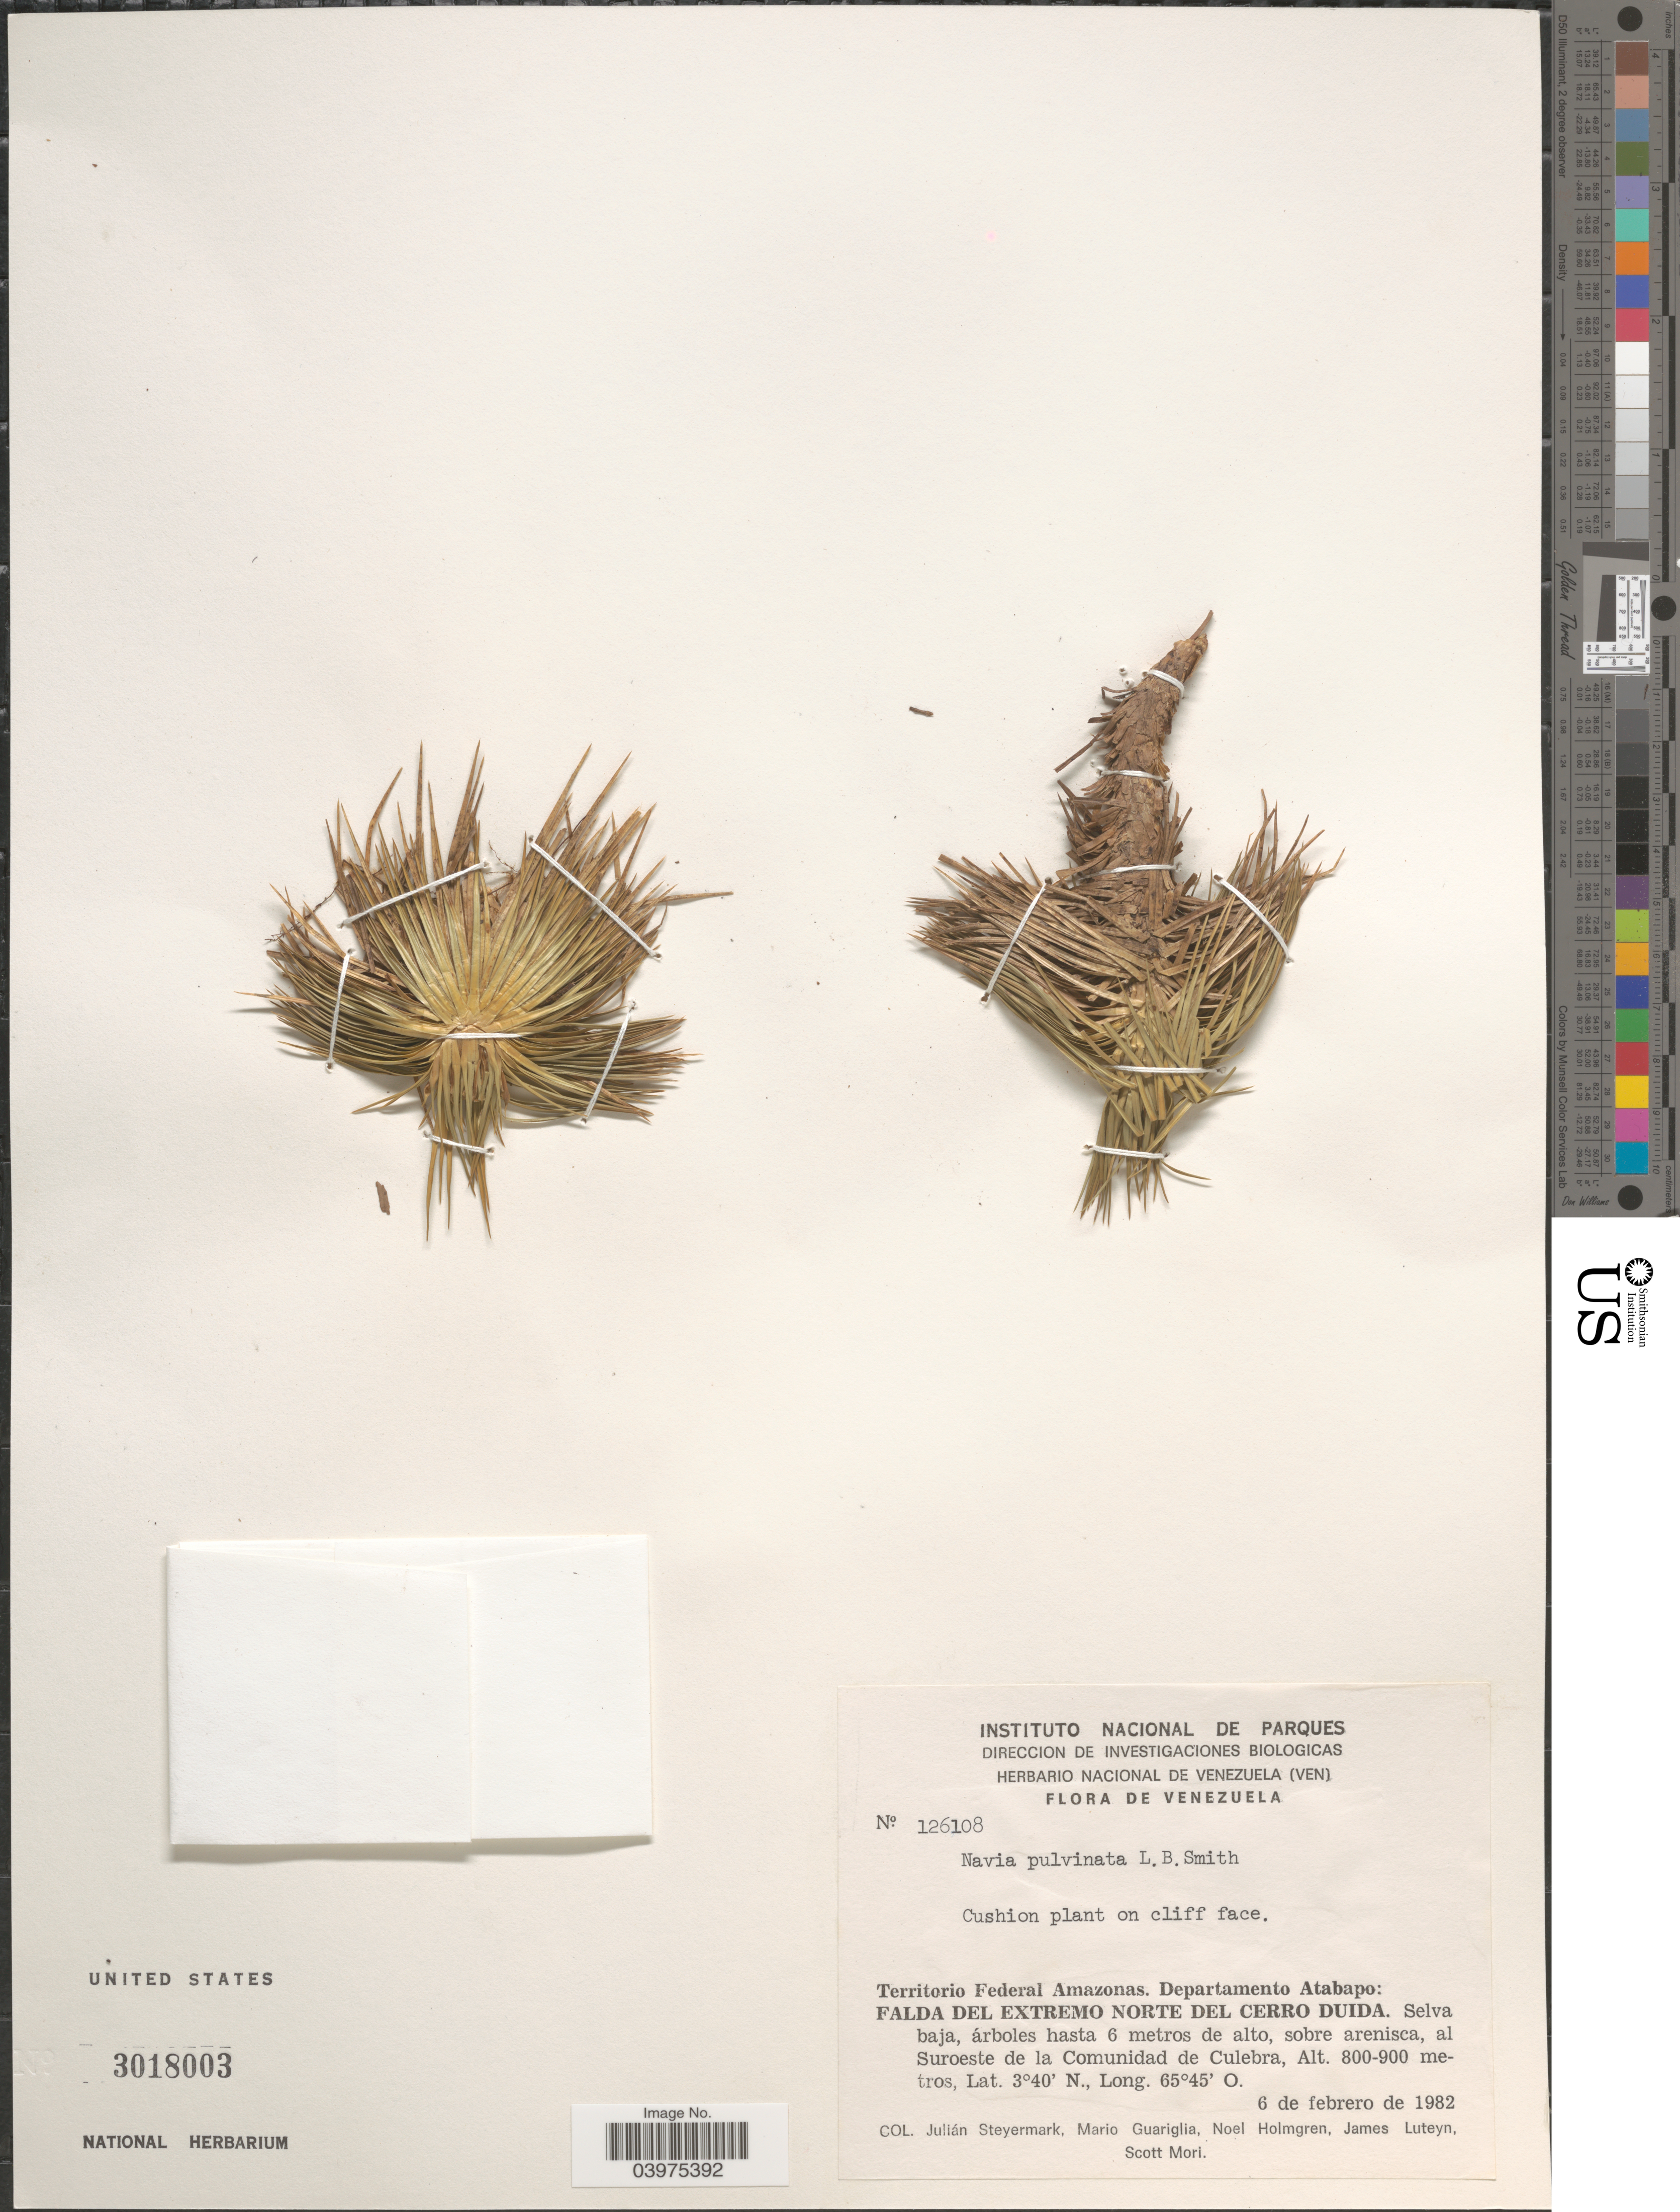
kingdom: Plantae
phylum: Tracheophyta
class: Liliopsida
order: Poales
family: Bromeliaceae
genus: Navia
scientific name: Navia pulvinata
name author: L.B. Sm.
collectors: J. Steyermark, M. Guariglia, N. H. Holmgren & J. L. Luteyn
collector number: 126108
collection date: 1982-02-06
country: Venezuela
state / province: Amazonas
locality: Territorio Federal Amazonas. Departamento Atabapo: Falda Del Extremo Norte Del Cerro Duida. Selva baja, sobre arenisca, al Suroeste de la Comunidad de Culebra.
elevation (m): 800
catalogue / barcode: US 3018003